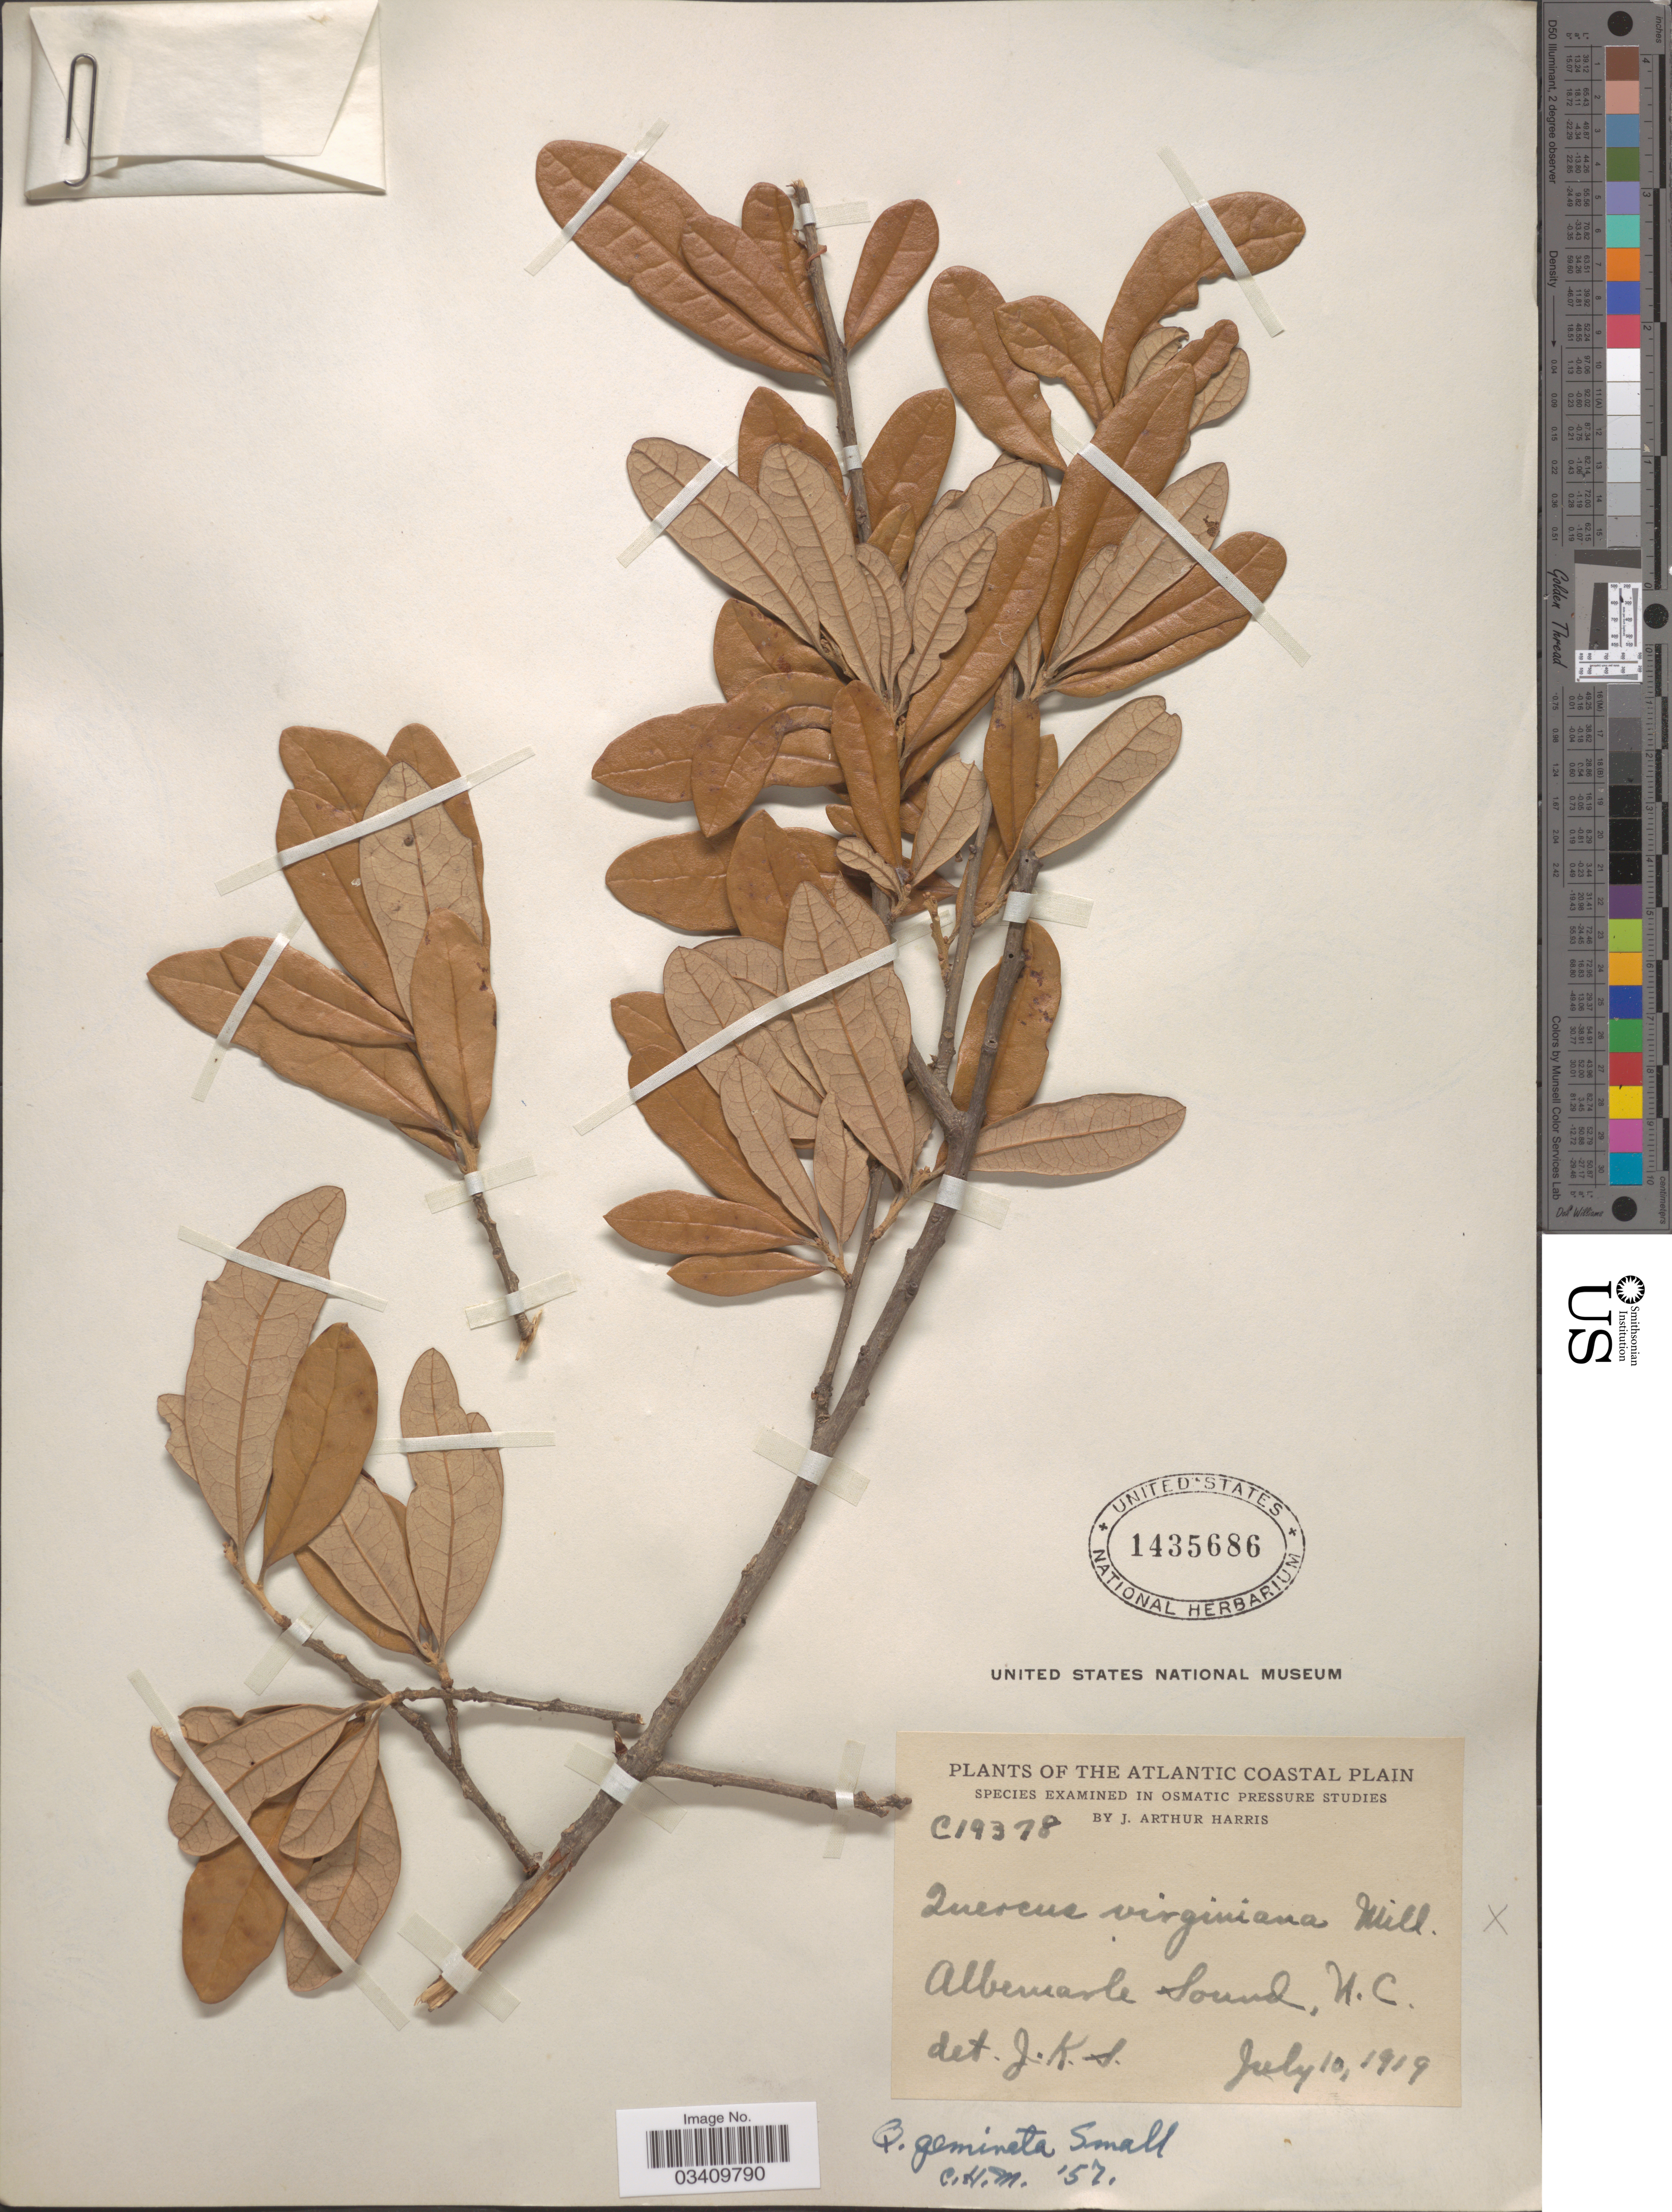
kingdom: Plantae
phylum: Tracheophyta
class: Magnoliopsida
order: Fagales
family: Fagaceae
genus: Quercus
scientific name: Quercus geminata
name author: Small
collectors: J. A. Harris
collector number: C19378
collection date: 1919-07-10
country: United States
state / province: North Carolina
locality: The Atlantic Coastal Plain. Albemarle Sound, N.C.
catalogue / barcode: US 1435686